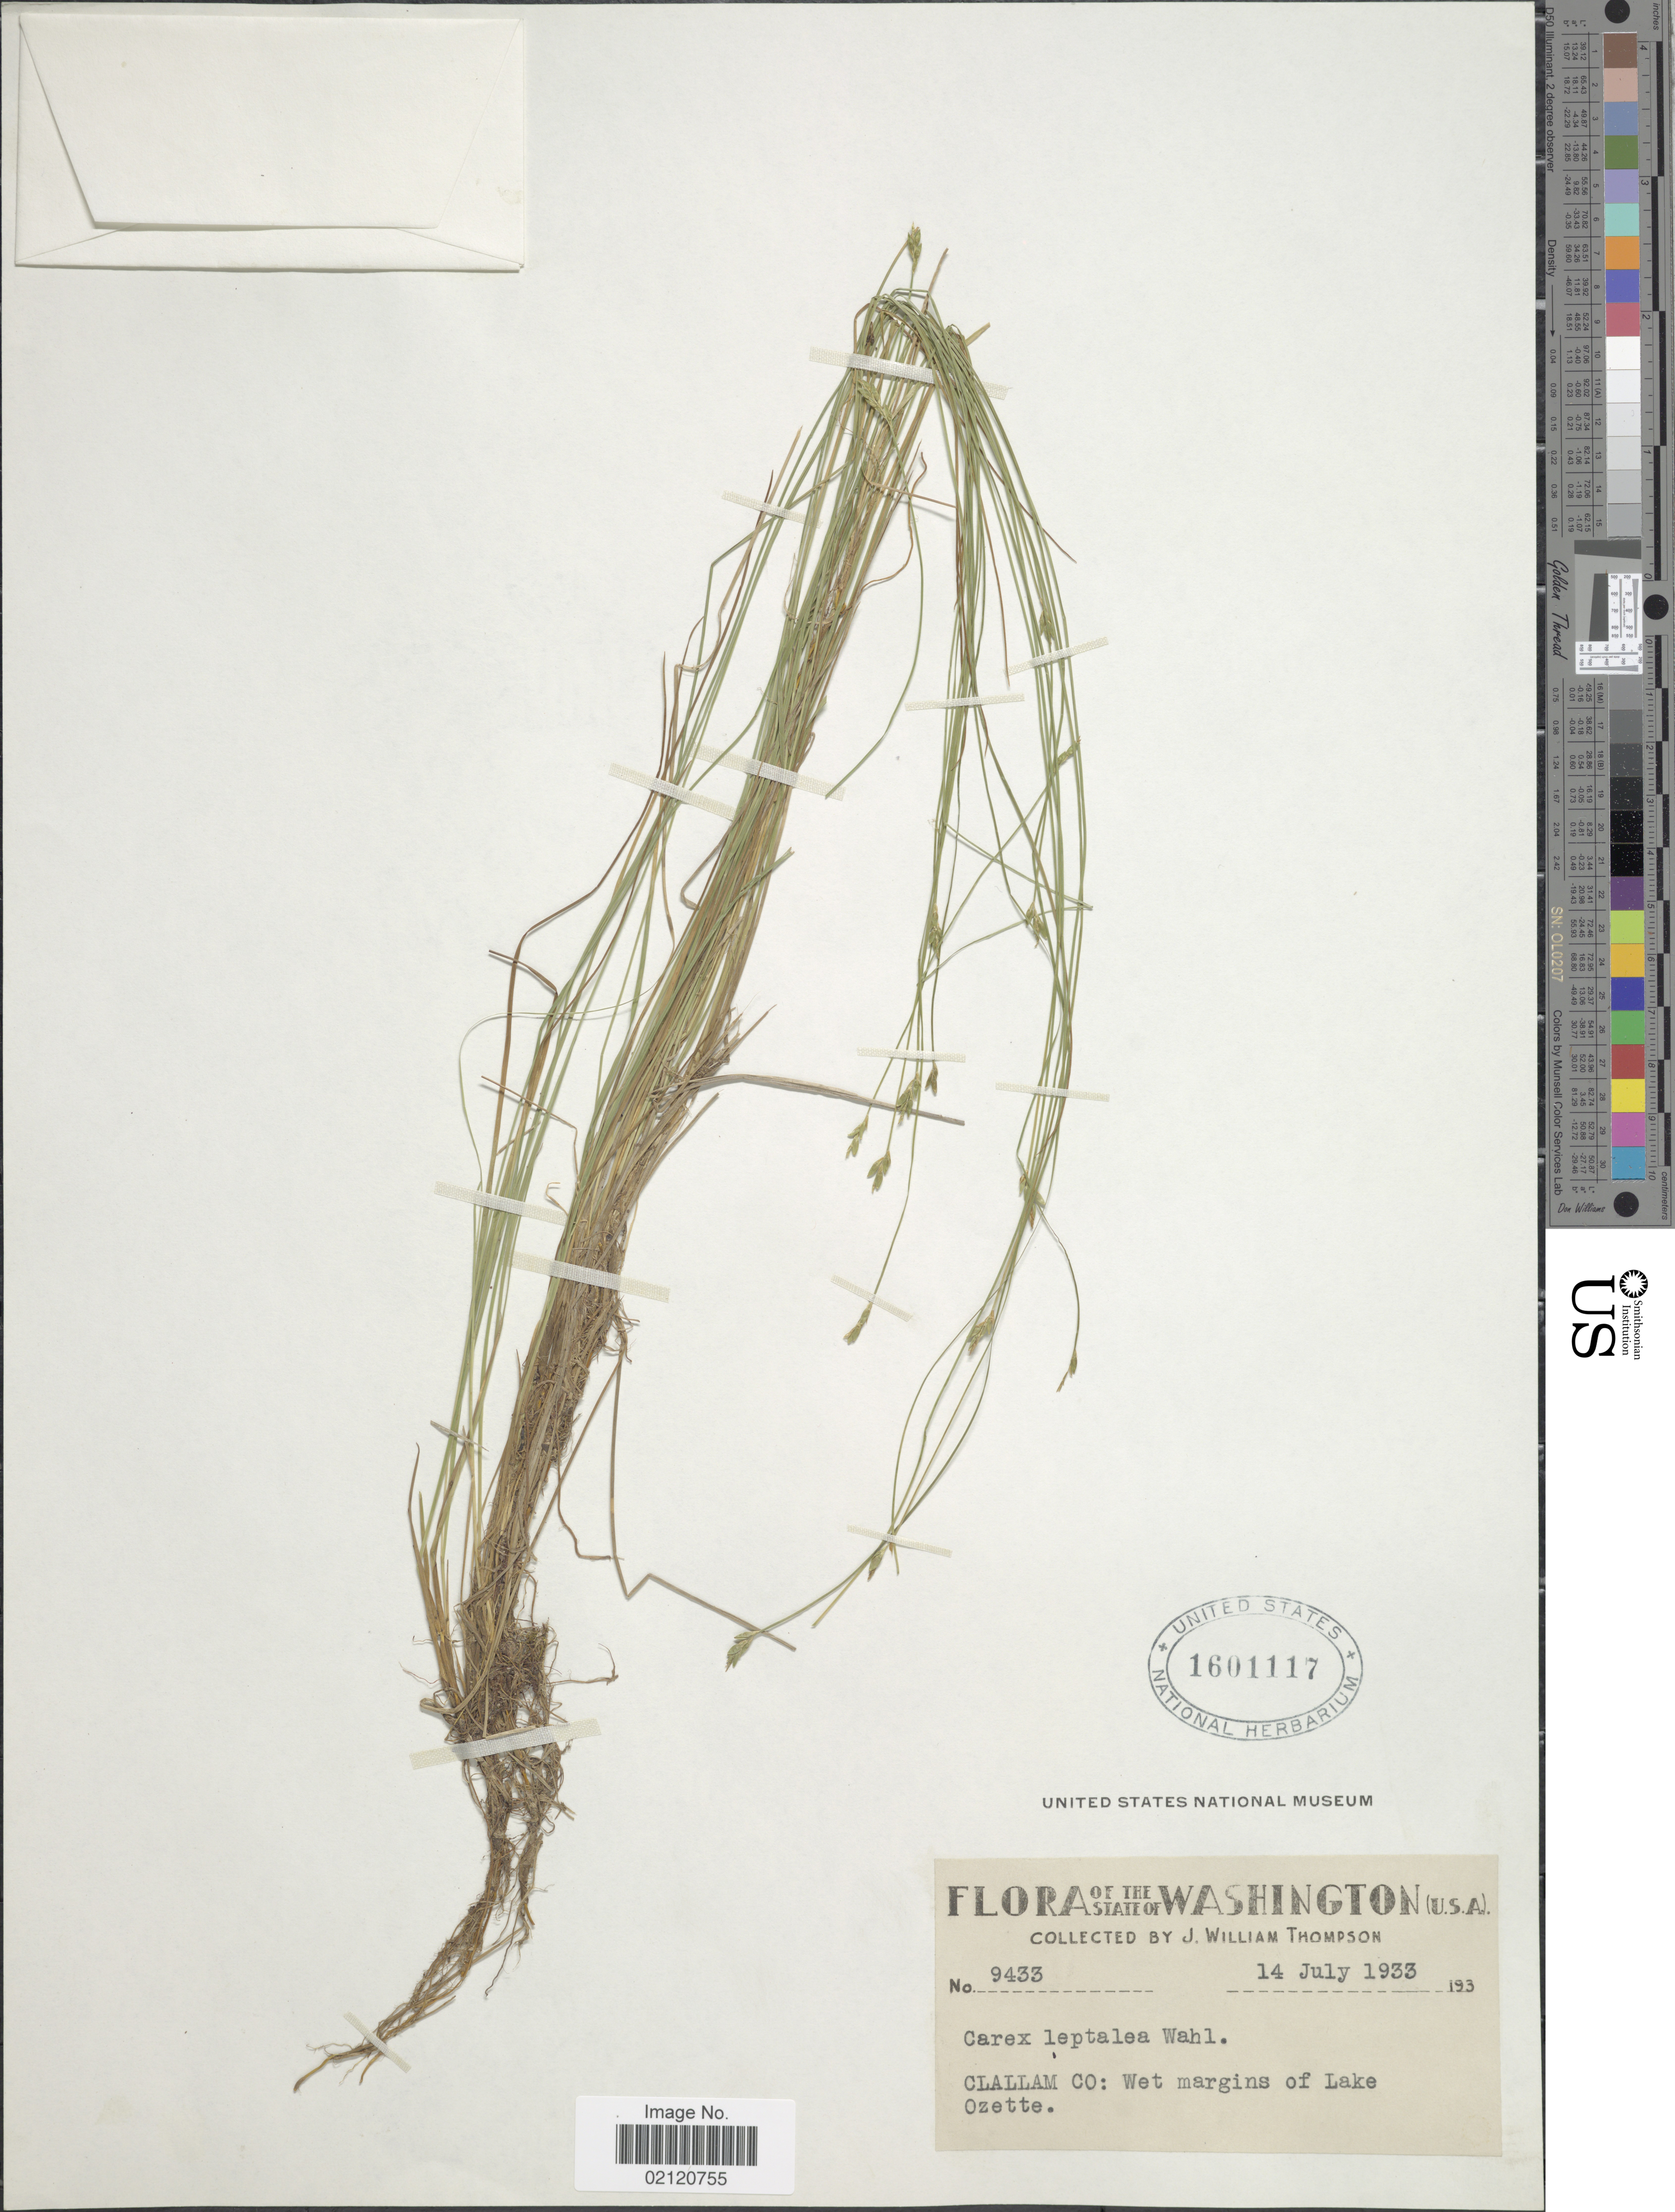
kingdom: Plantae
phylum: Tracheophyta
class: Liliopsida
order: Poales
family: Cyperaceae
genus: Carex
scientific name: Carex leptalea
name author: Wahlenb.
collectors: J. W. Thompson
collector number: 9433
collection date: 1933-07-14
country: United States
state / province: Washington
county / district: Clallam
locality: Clallam Co.: Wet margins of Lake Ozette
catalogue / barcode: US 1601117